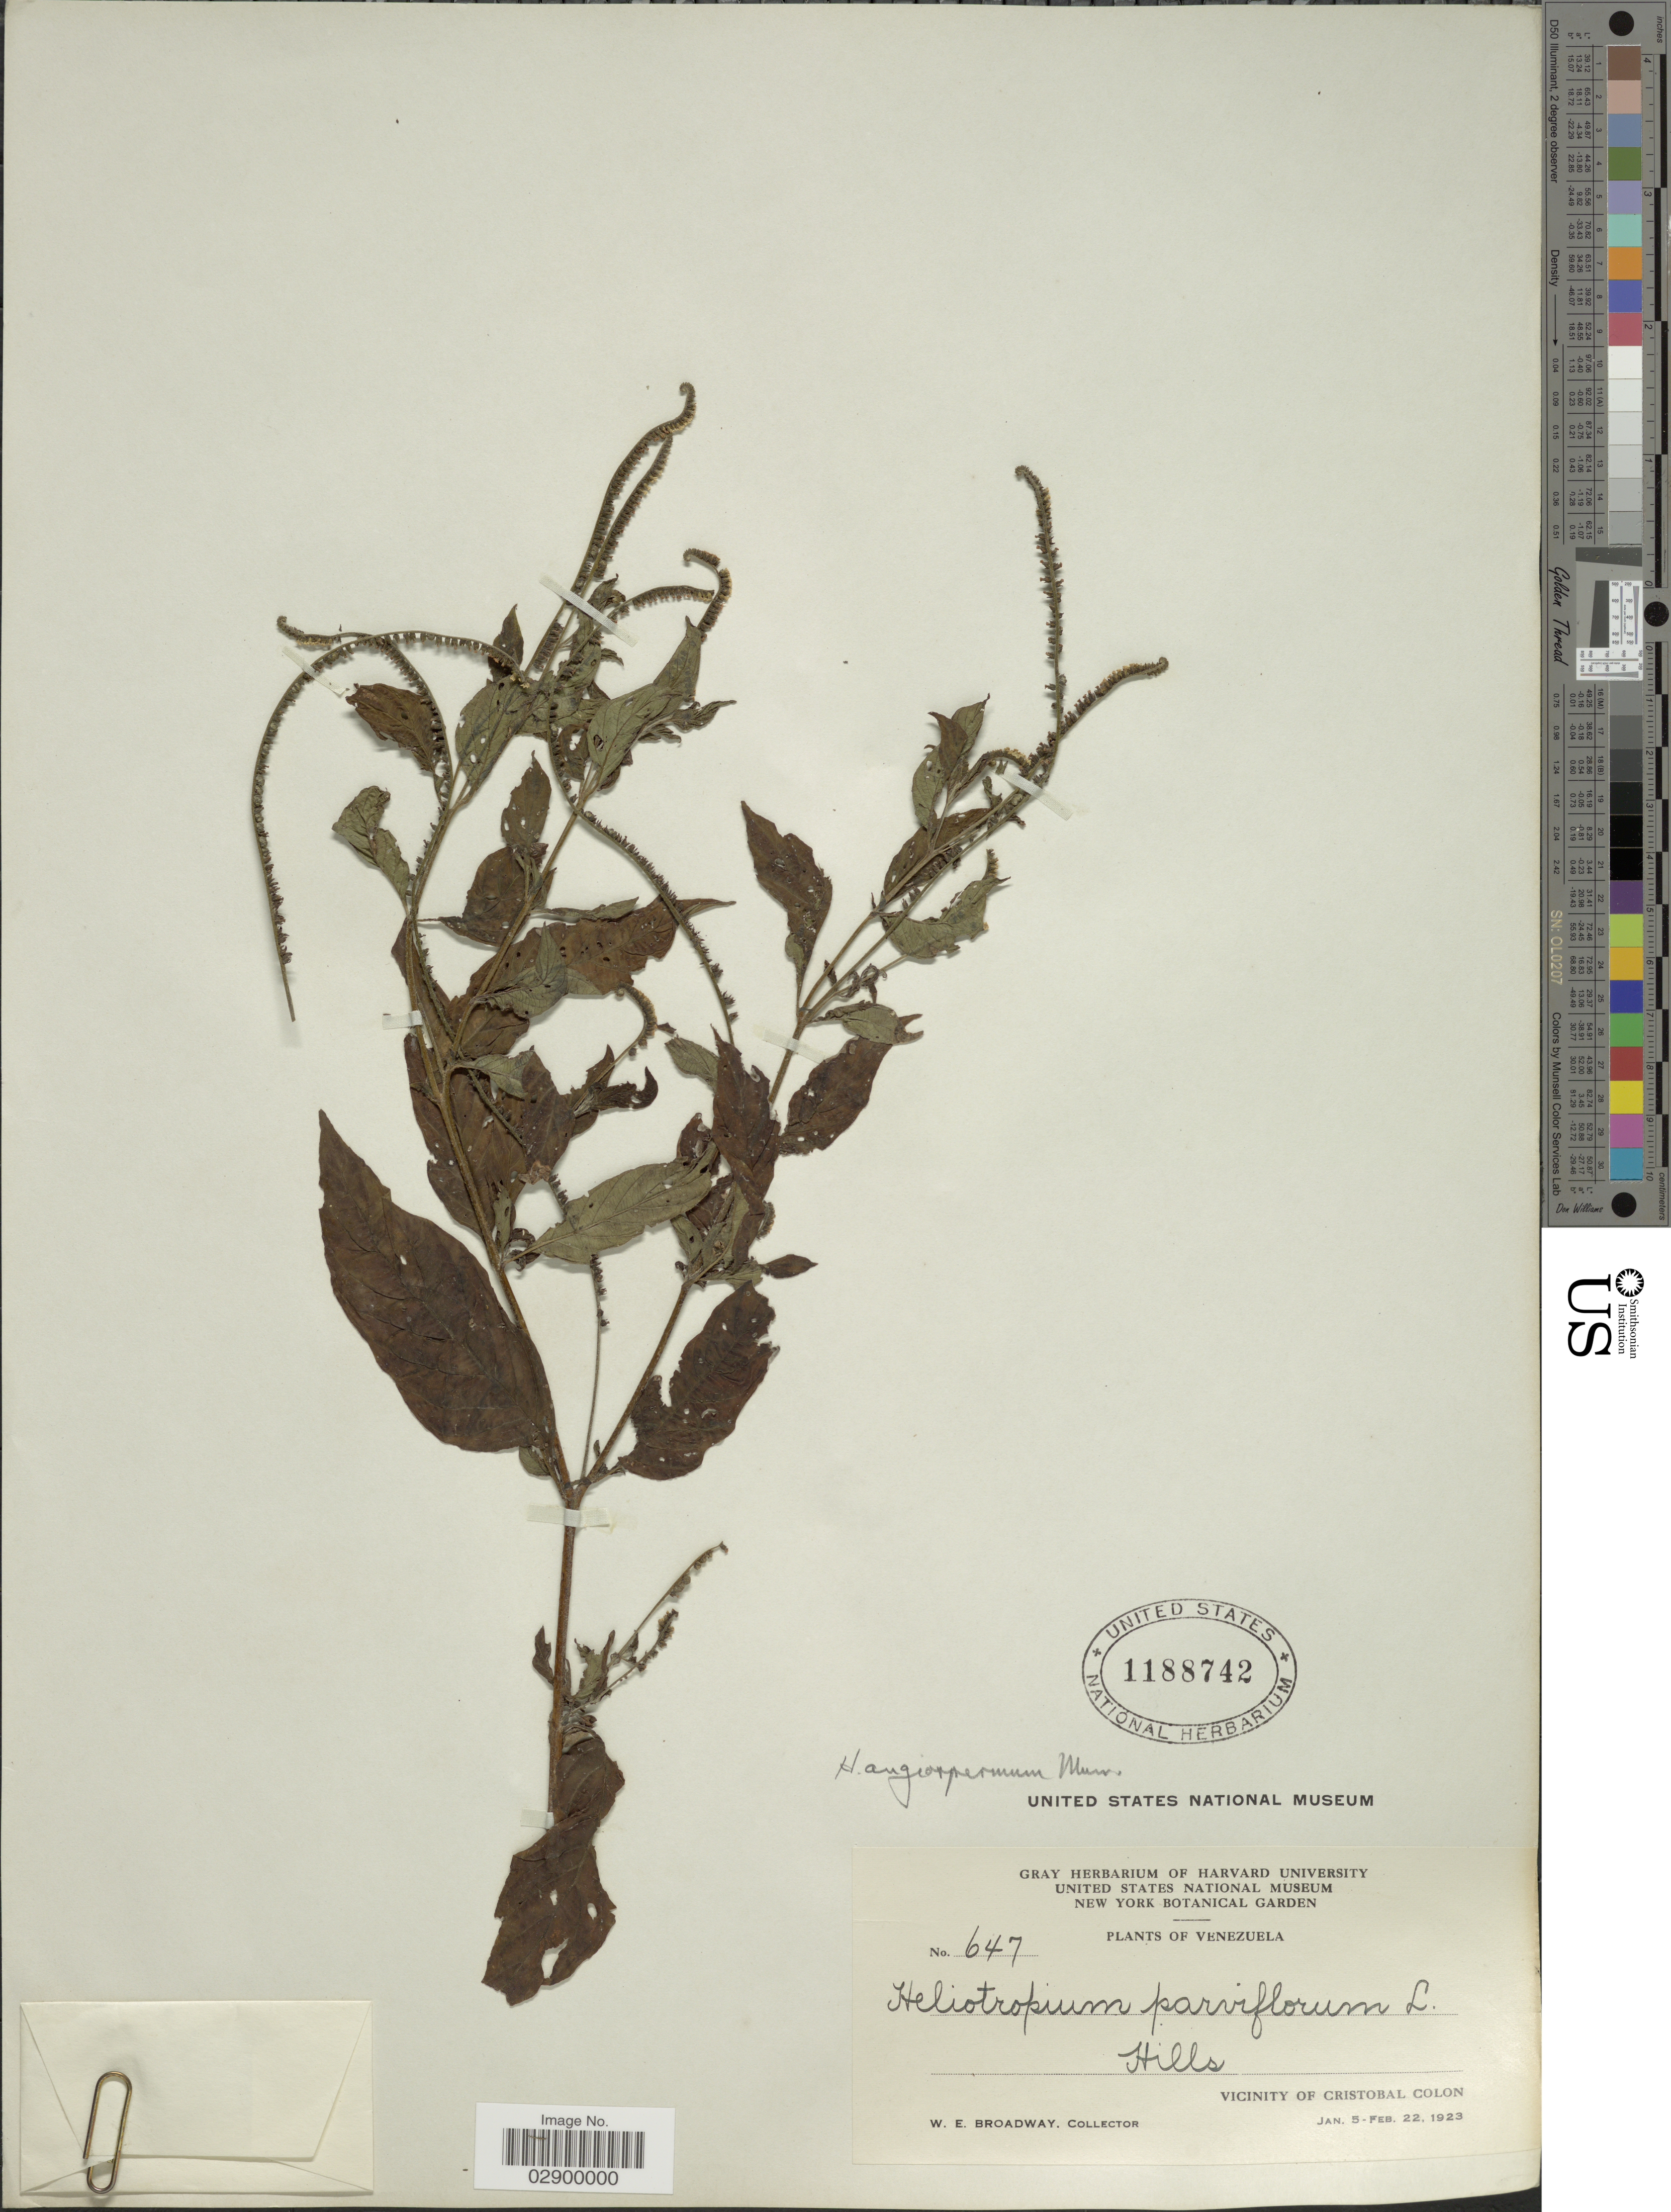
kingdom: Plantae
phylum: Tracheophyta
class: Magnoliopsida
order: Boraginales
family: Heliotropiaceae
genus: Heliotropium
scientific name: Heliotropium angiospermum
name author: Murray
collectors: W. E. Broadway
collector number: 647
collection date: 1923-01-05/1923-02-22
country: Venezuela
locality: Hills. Vicinity of Cristobal Colon.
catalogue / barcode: US 1188742